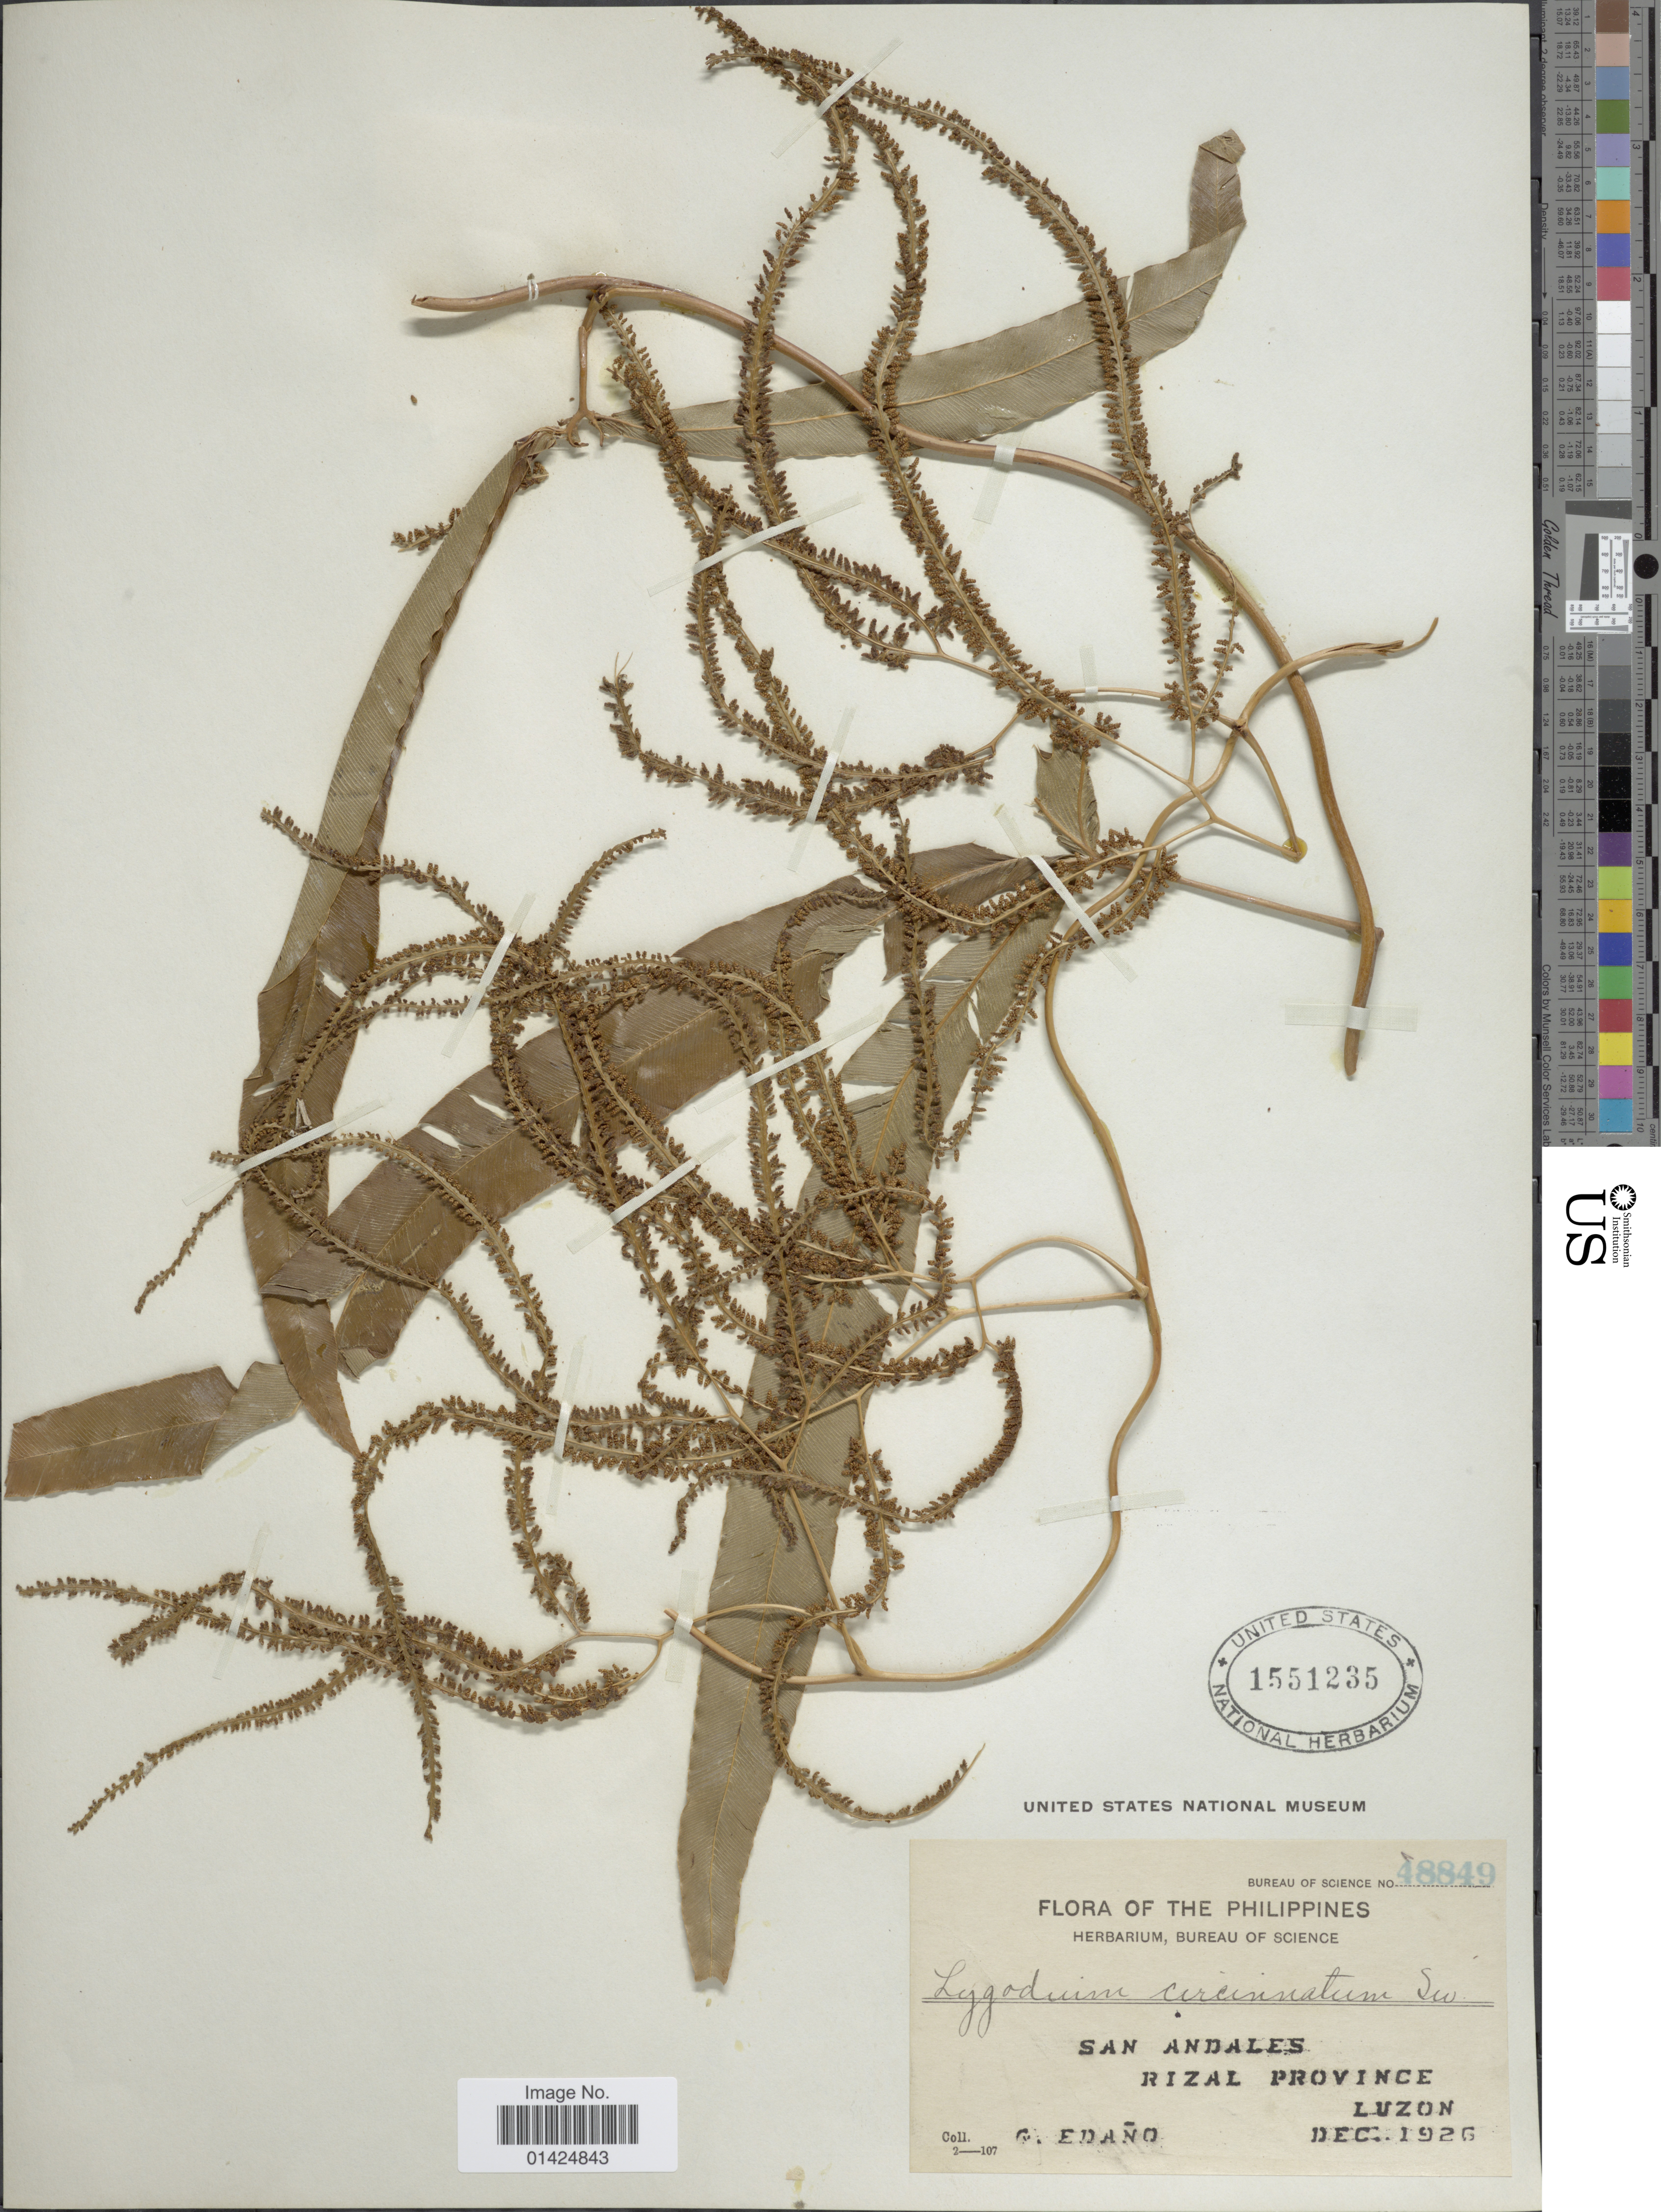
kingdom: Plantae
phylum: Tracheophyta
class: Polypodiopsida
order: Schizaeales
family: Lygodiaceae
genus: Lygodium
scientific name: Lygodium circinnatum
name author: (Burm. f.) Sw.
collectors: G. Edaño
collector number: Bureau of Science 48849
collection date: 1926-12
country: Philippines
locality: San Andales. Rizal Province. Luzon.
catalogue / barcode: US 1551235